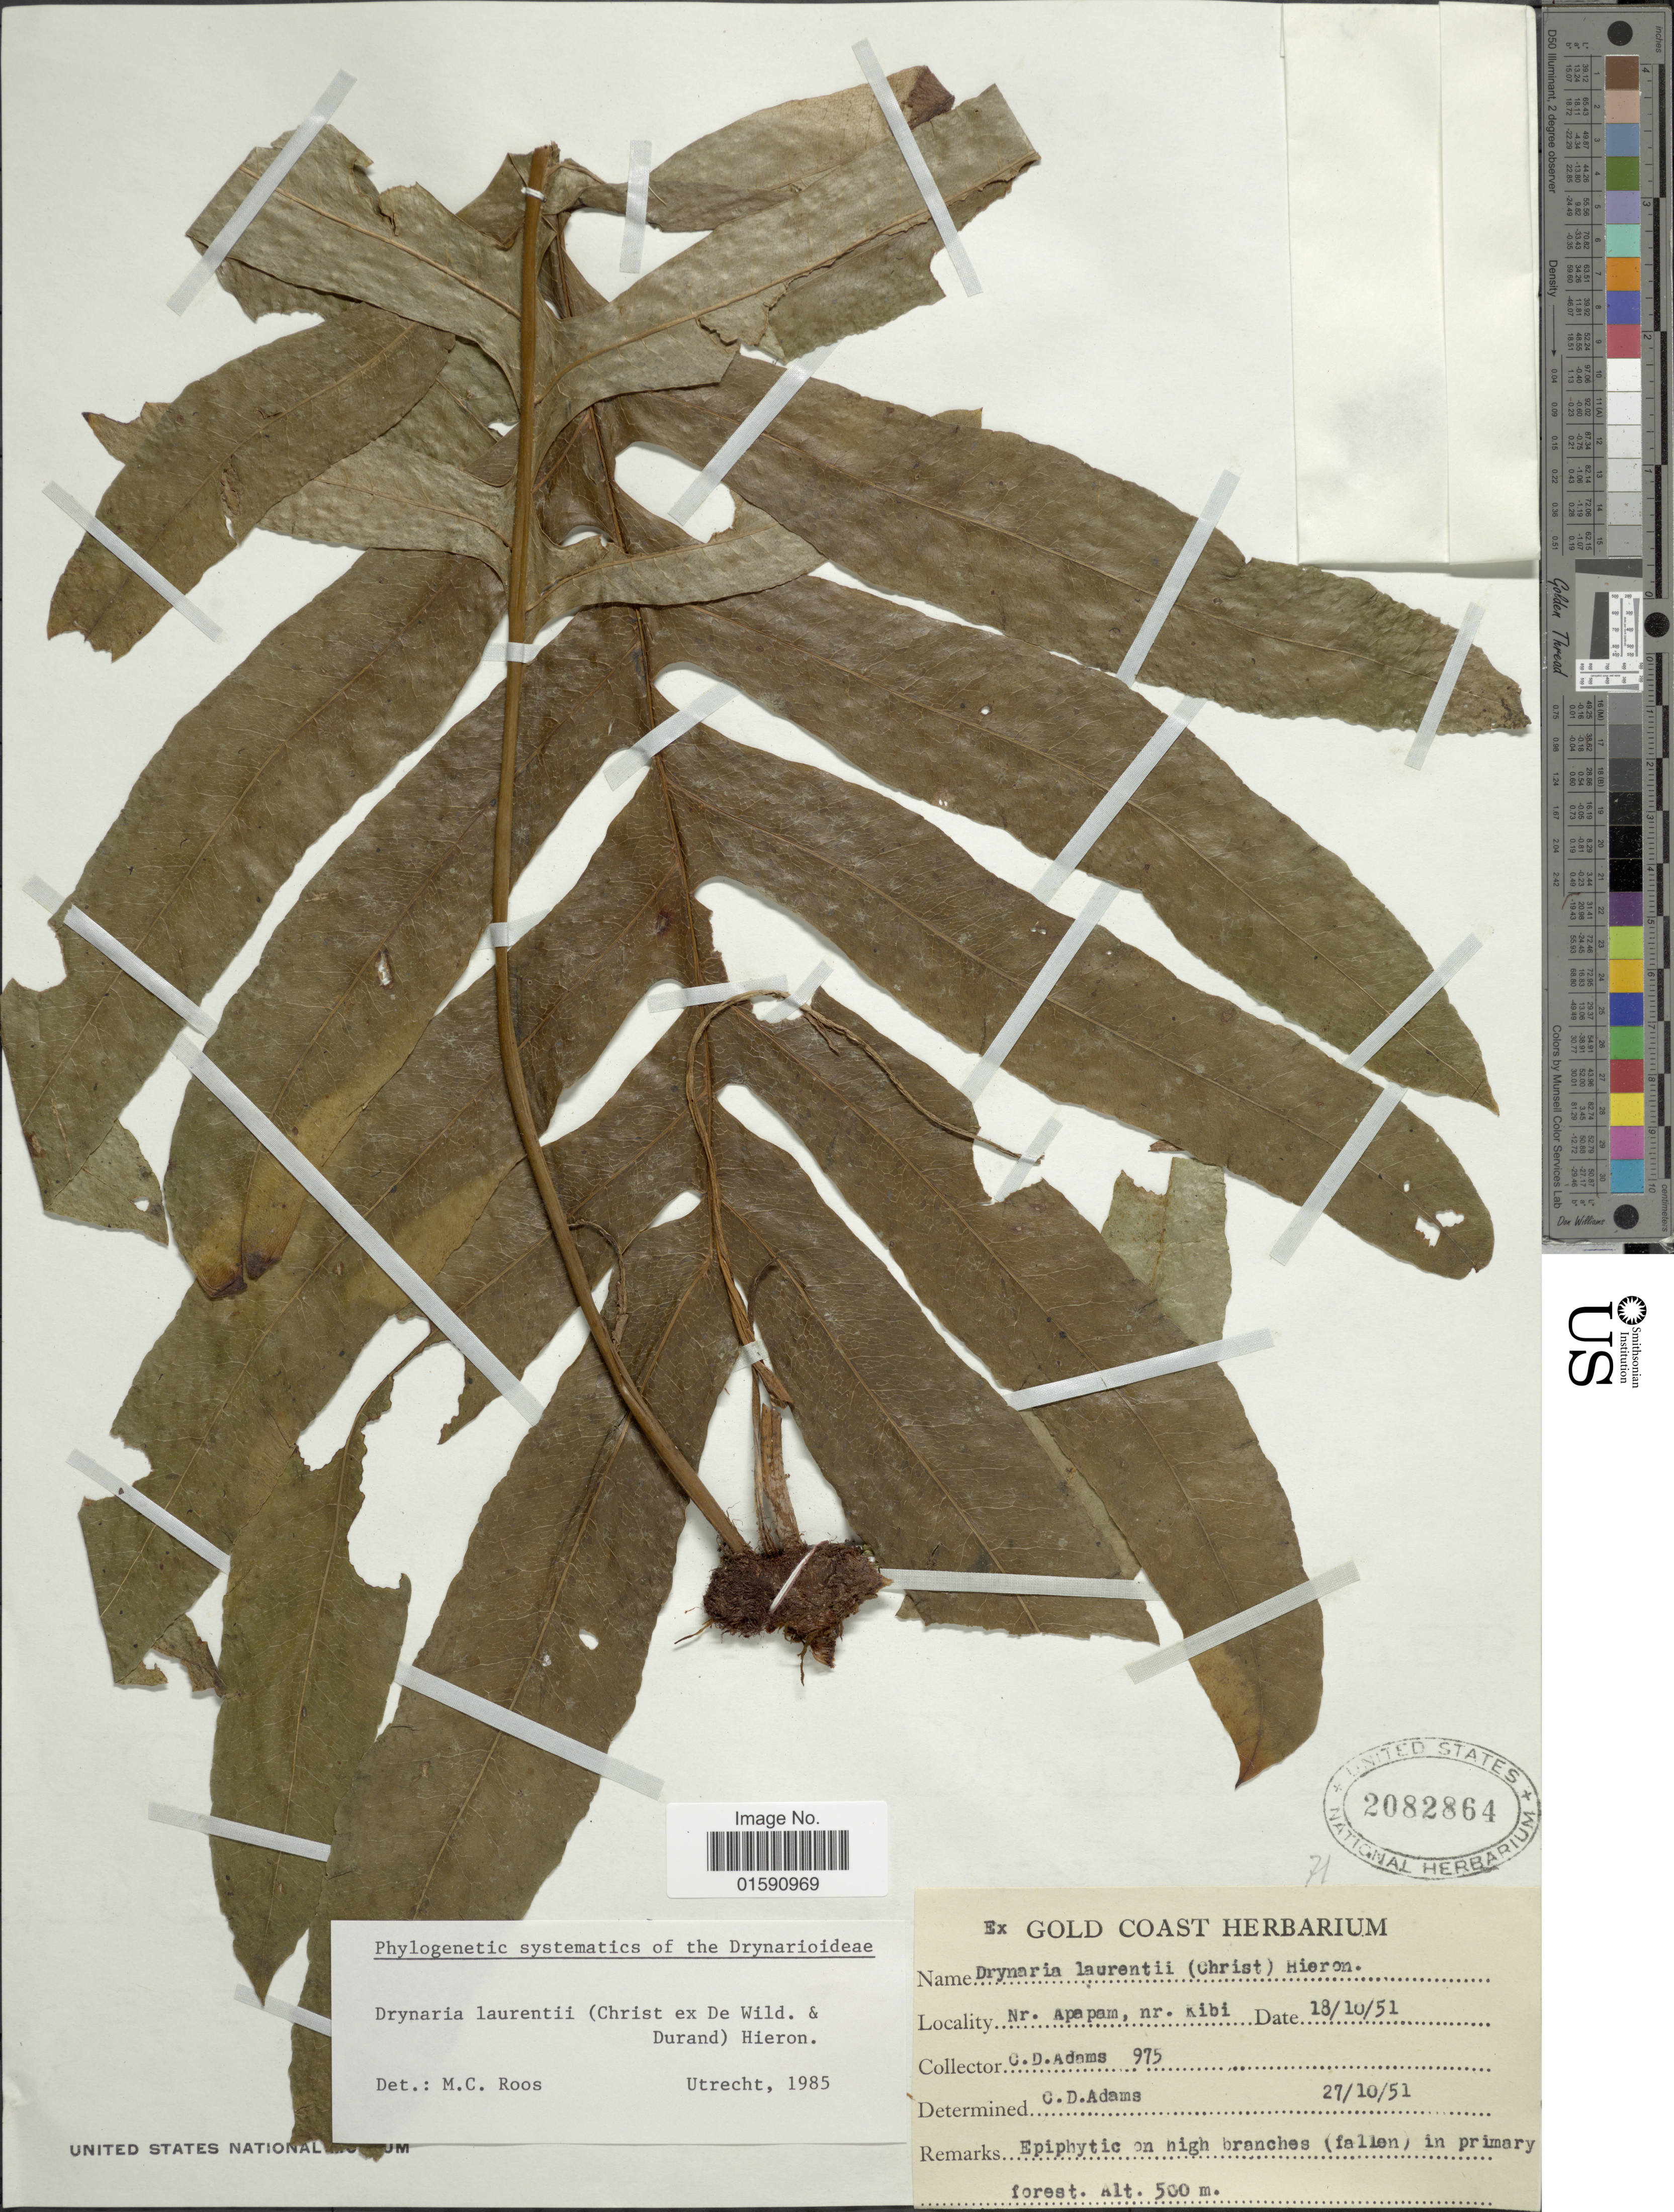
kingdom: Plantae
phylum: Tracheophyta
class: Polypodiopsida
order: Polypodiales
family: Polypodiaceae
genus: Drynaria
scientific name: Drynaria laurentii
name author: (Christ) Hieron.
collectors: C. D. Adams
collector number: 975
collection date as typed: Transcribed d/m/y: 18/10/51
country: Ghana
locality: Gold Coast. Nr. Apapam, nr. Kibi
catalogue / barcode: US 2082864